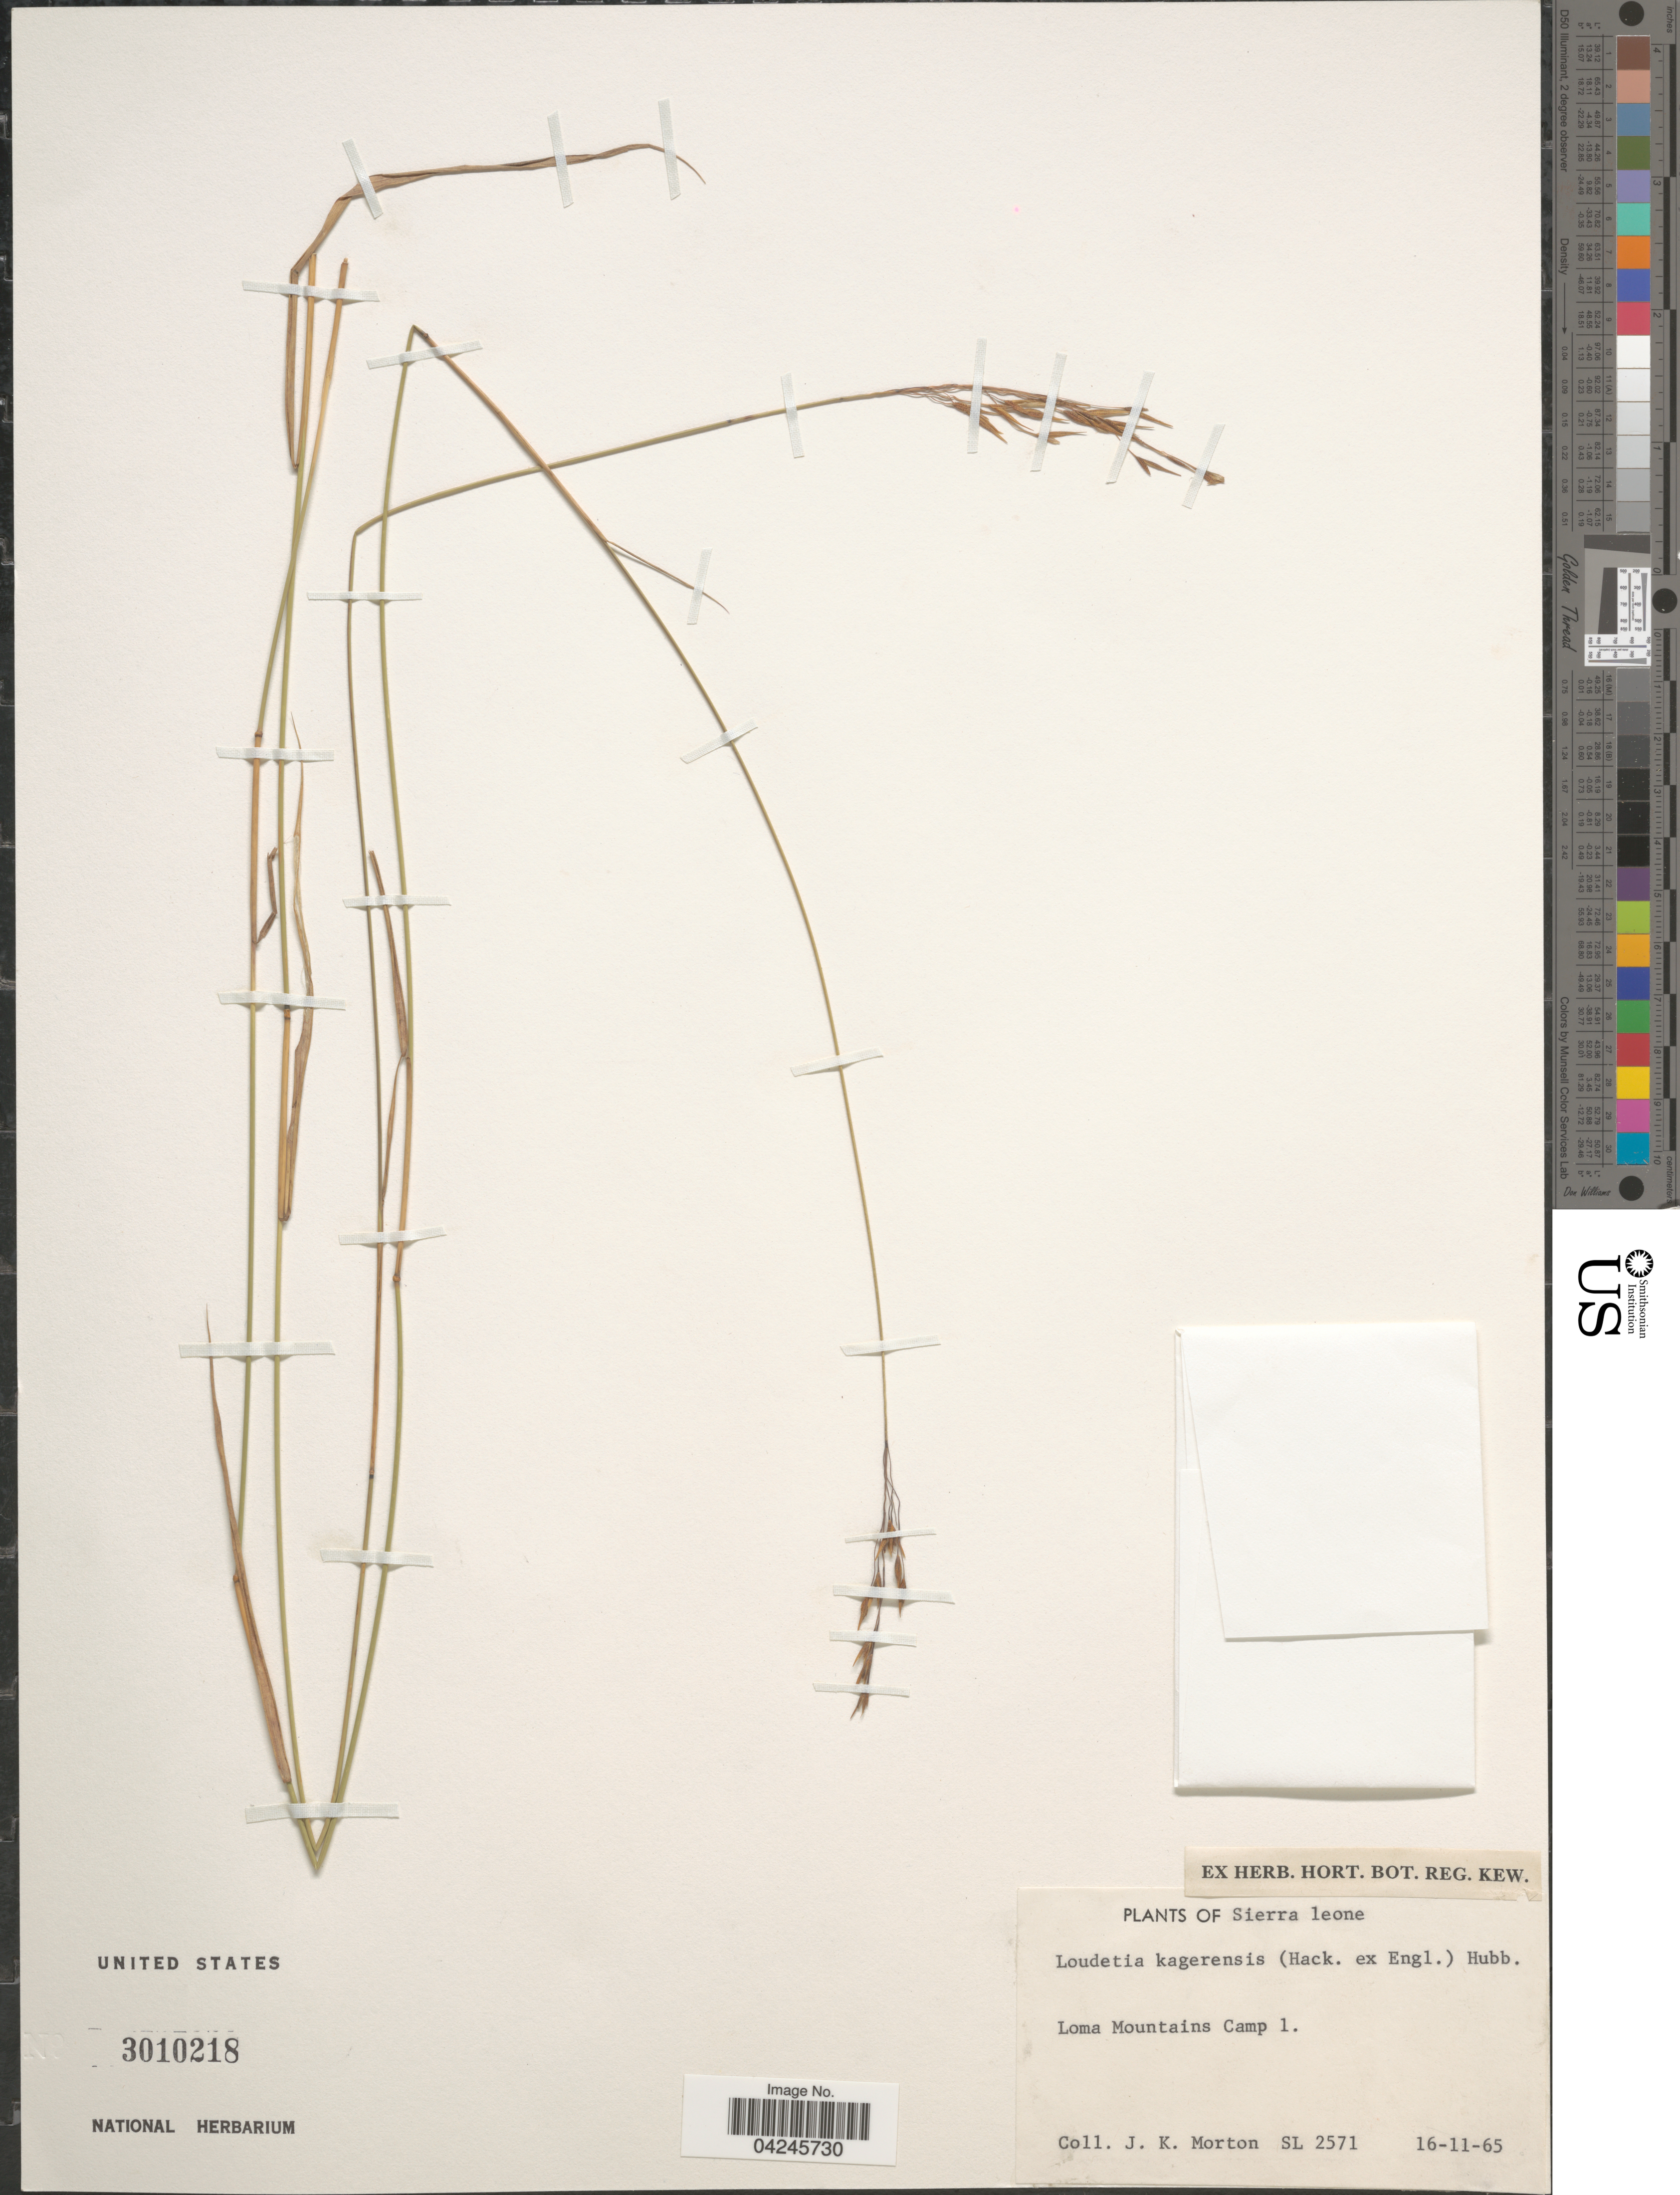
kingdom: Plantae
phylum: Tracheophyta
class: Liliopsida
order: Poales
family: Poaceae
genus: Loudetia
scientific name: Loudetia kagerensis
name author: (K. Schum.) Hutch.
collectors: J. K. Morton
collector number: SL2571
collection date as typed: Transcribed d/m/y: 16/11/65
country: Sierra Leone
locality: Loma Mountains Camp 1.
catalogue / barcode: US 3010218